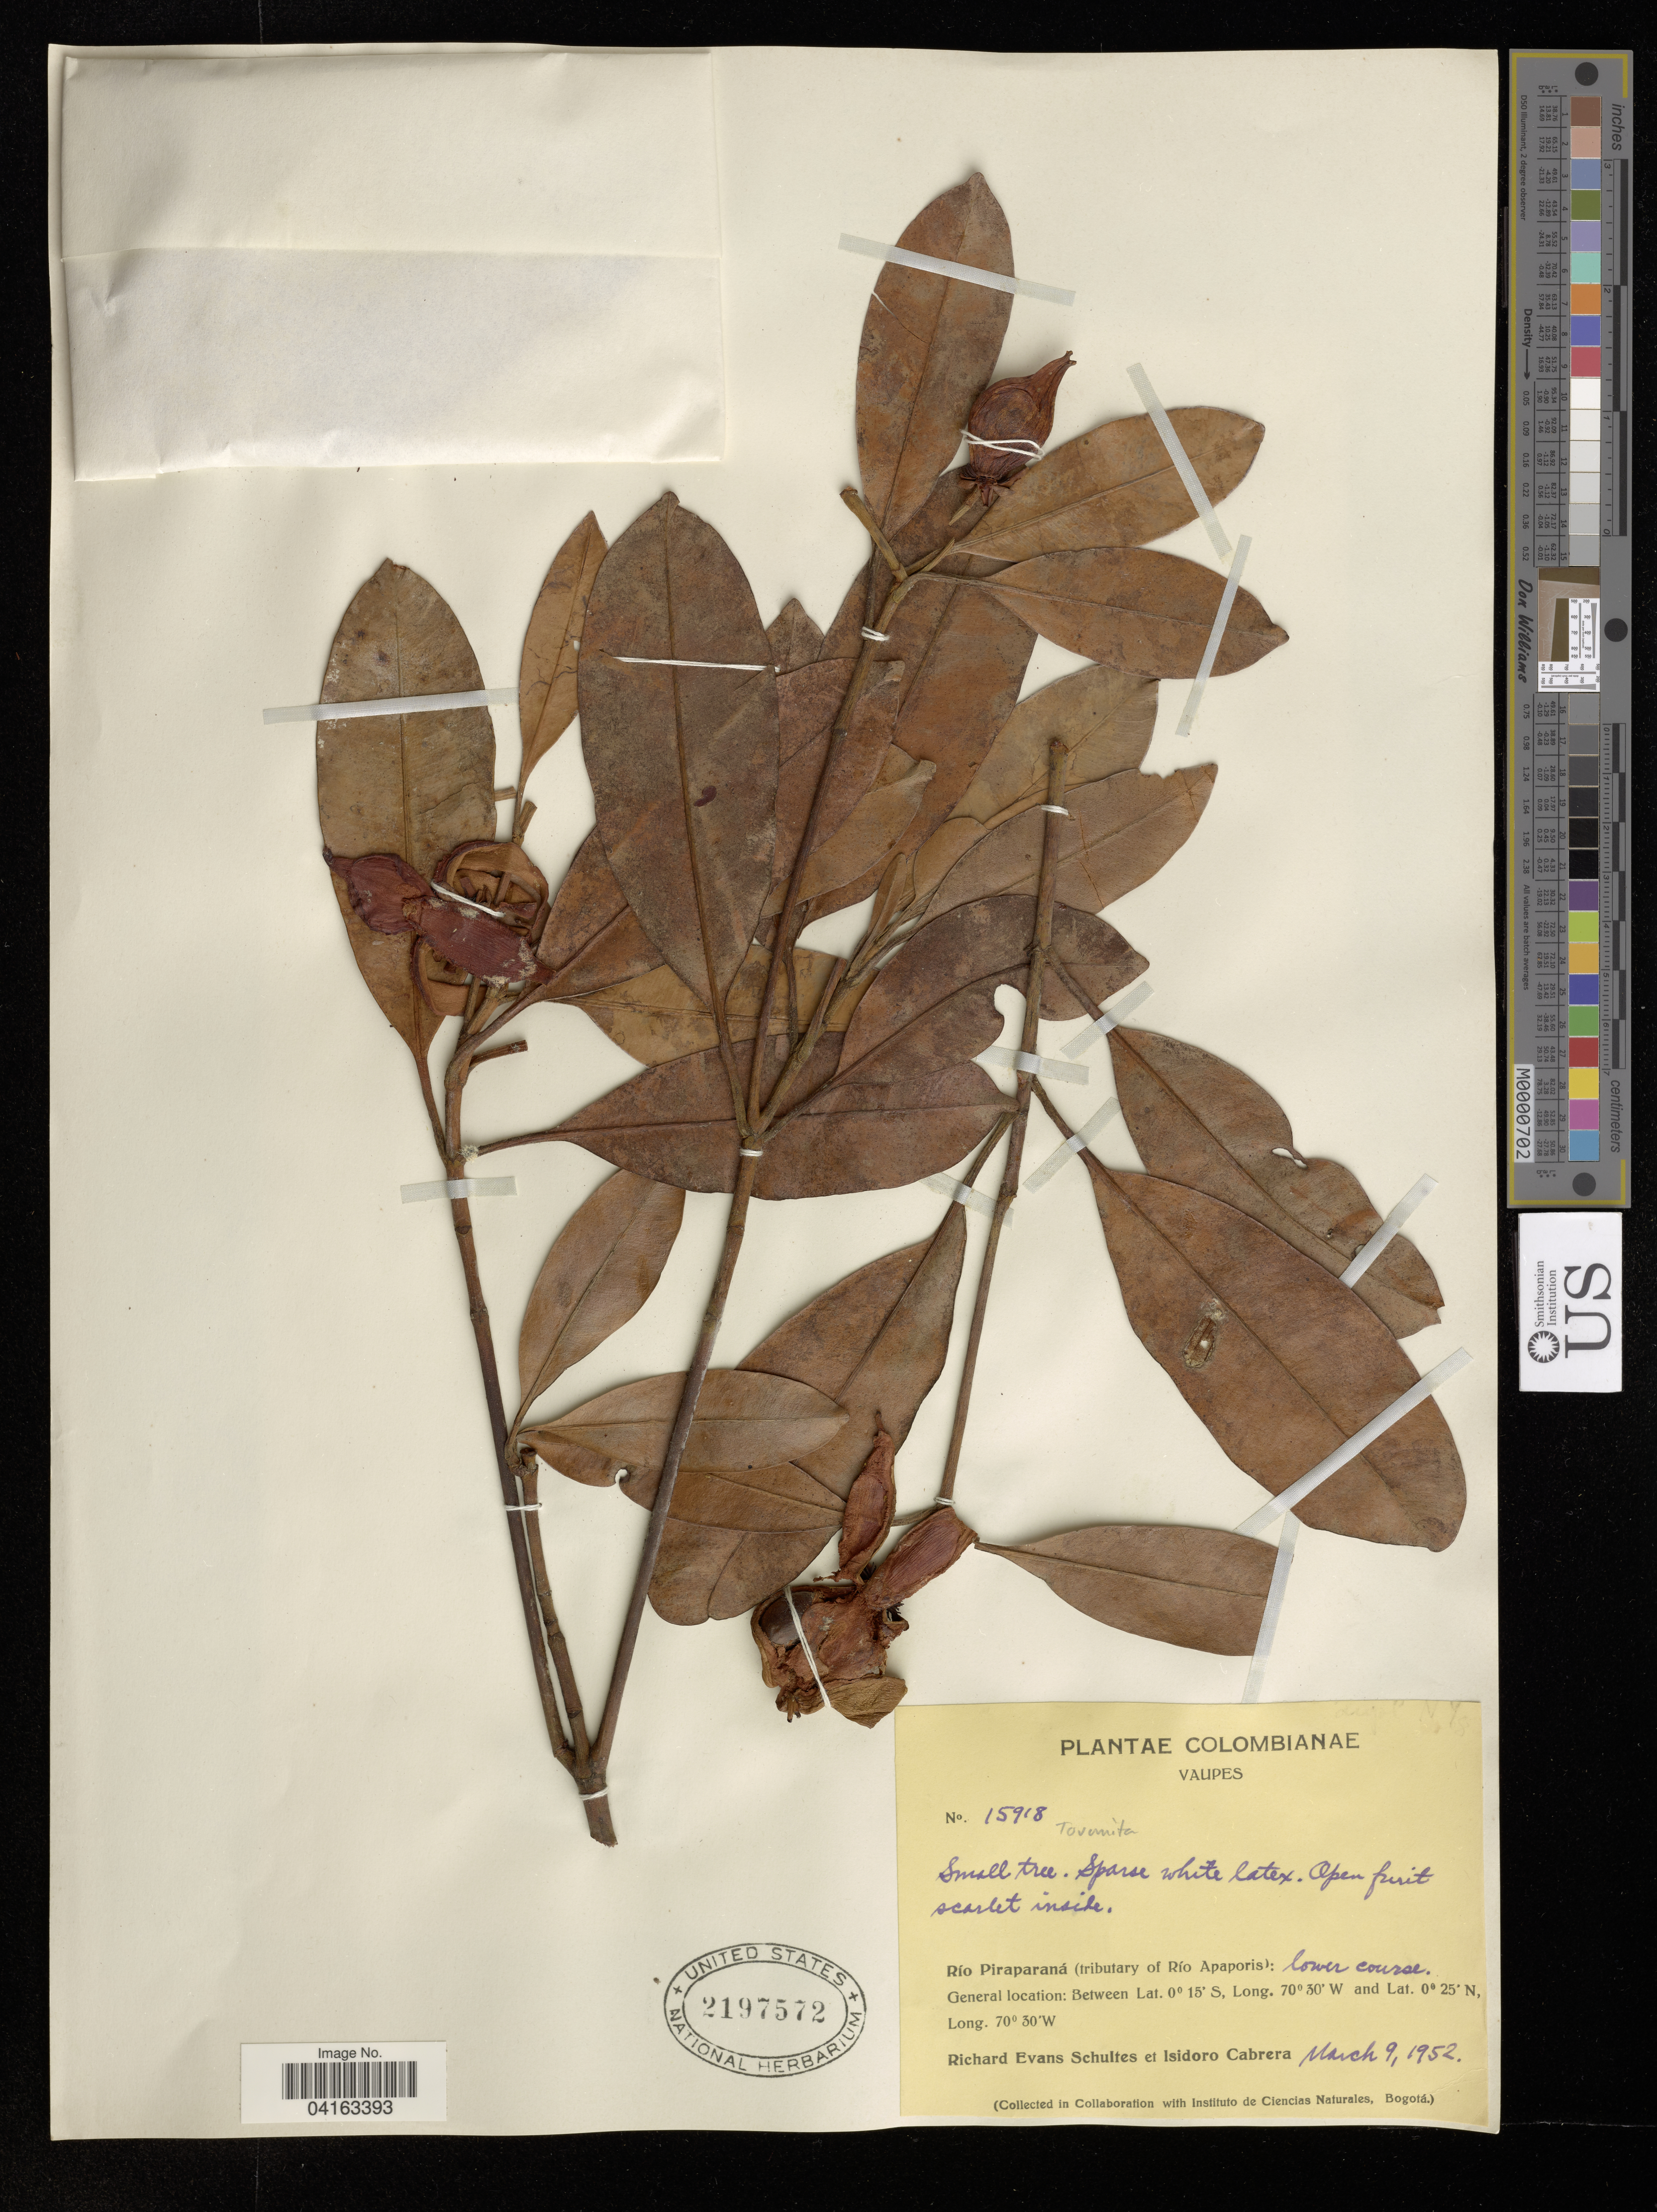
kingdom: Plantae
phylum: Tracheophyta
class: Magnoliopsida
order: Malpighiales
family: Clusiaceae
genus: Tovomita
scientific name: Tovomita sp.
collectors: R. Schultes & I. Cabrera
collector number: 15918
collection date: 1952-03-09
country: Colombia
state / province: Vaupés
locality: Río Piraparaná (tributary of Río Apaporis.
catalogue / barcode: US 2197572